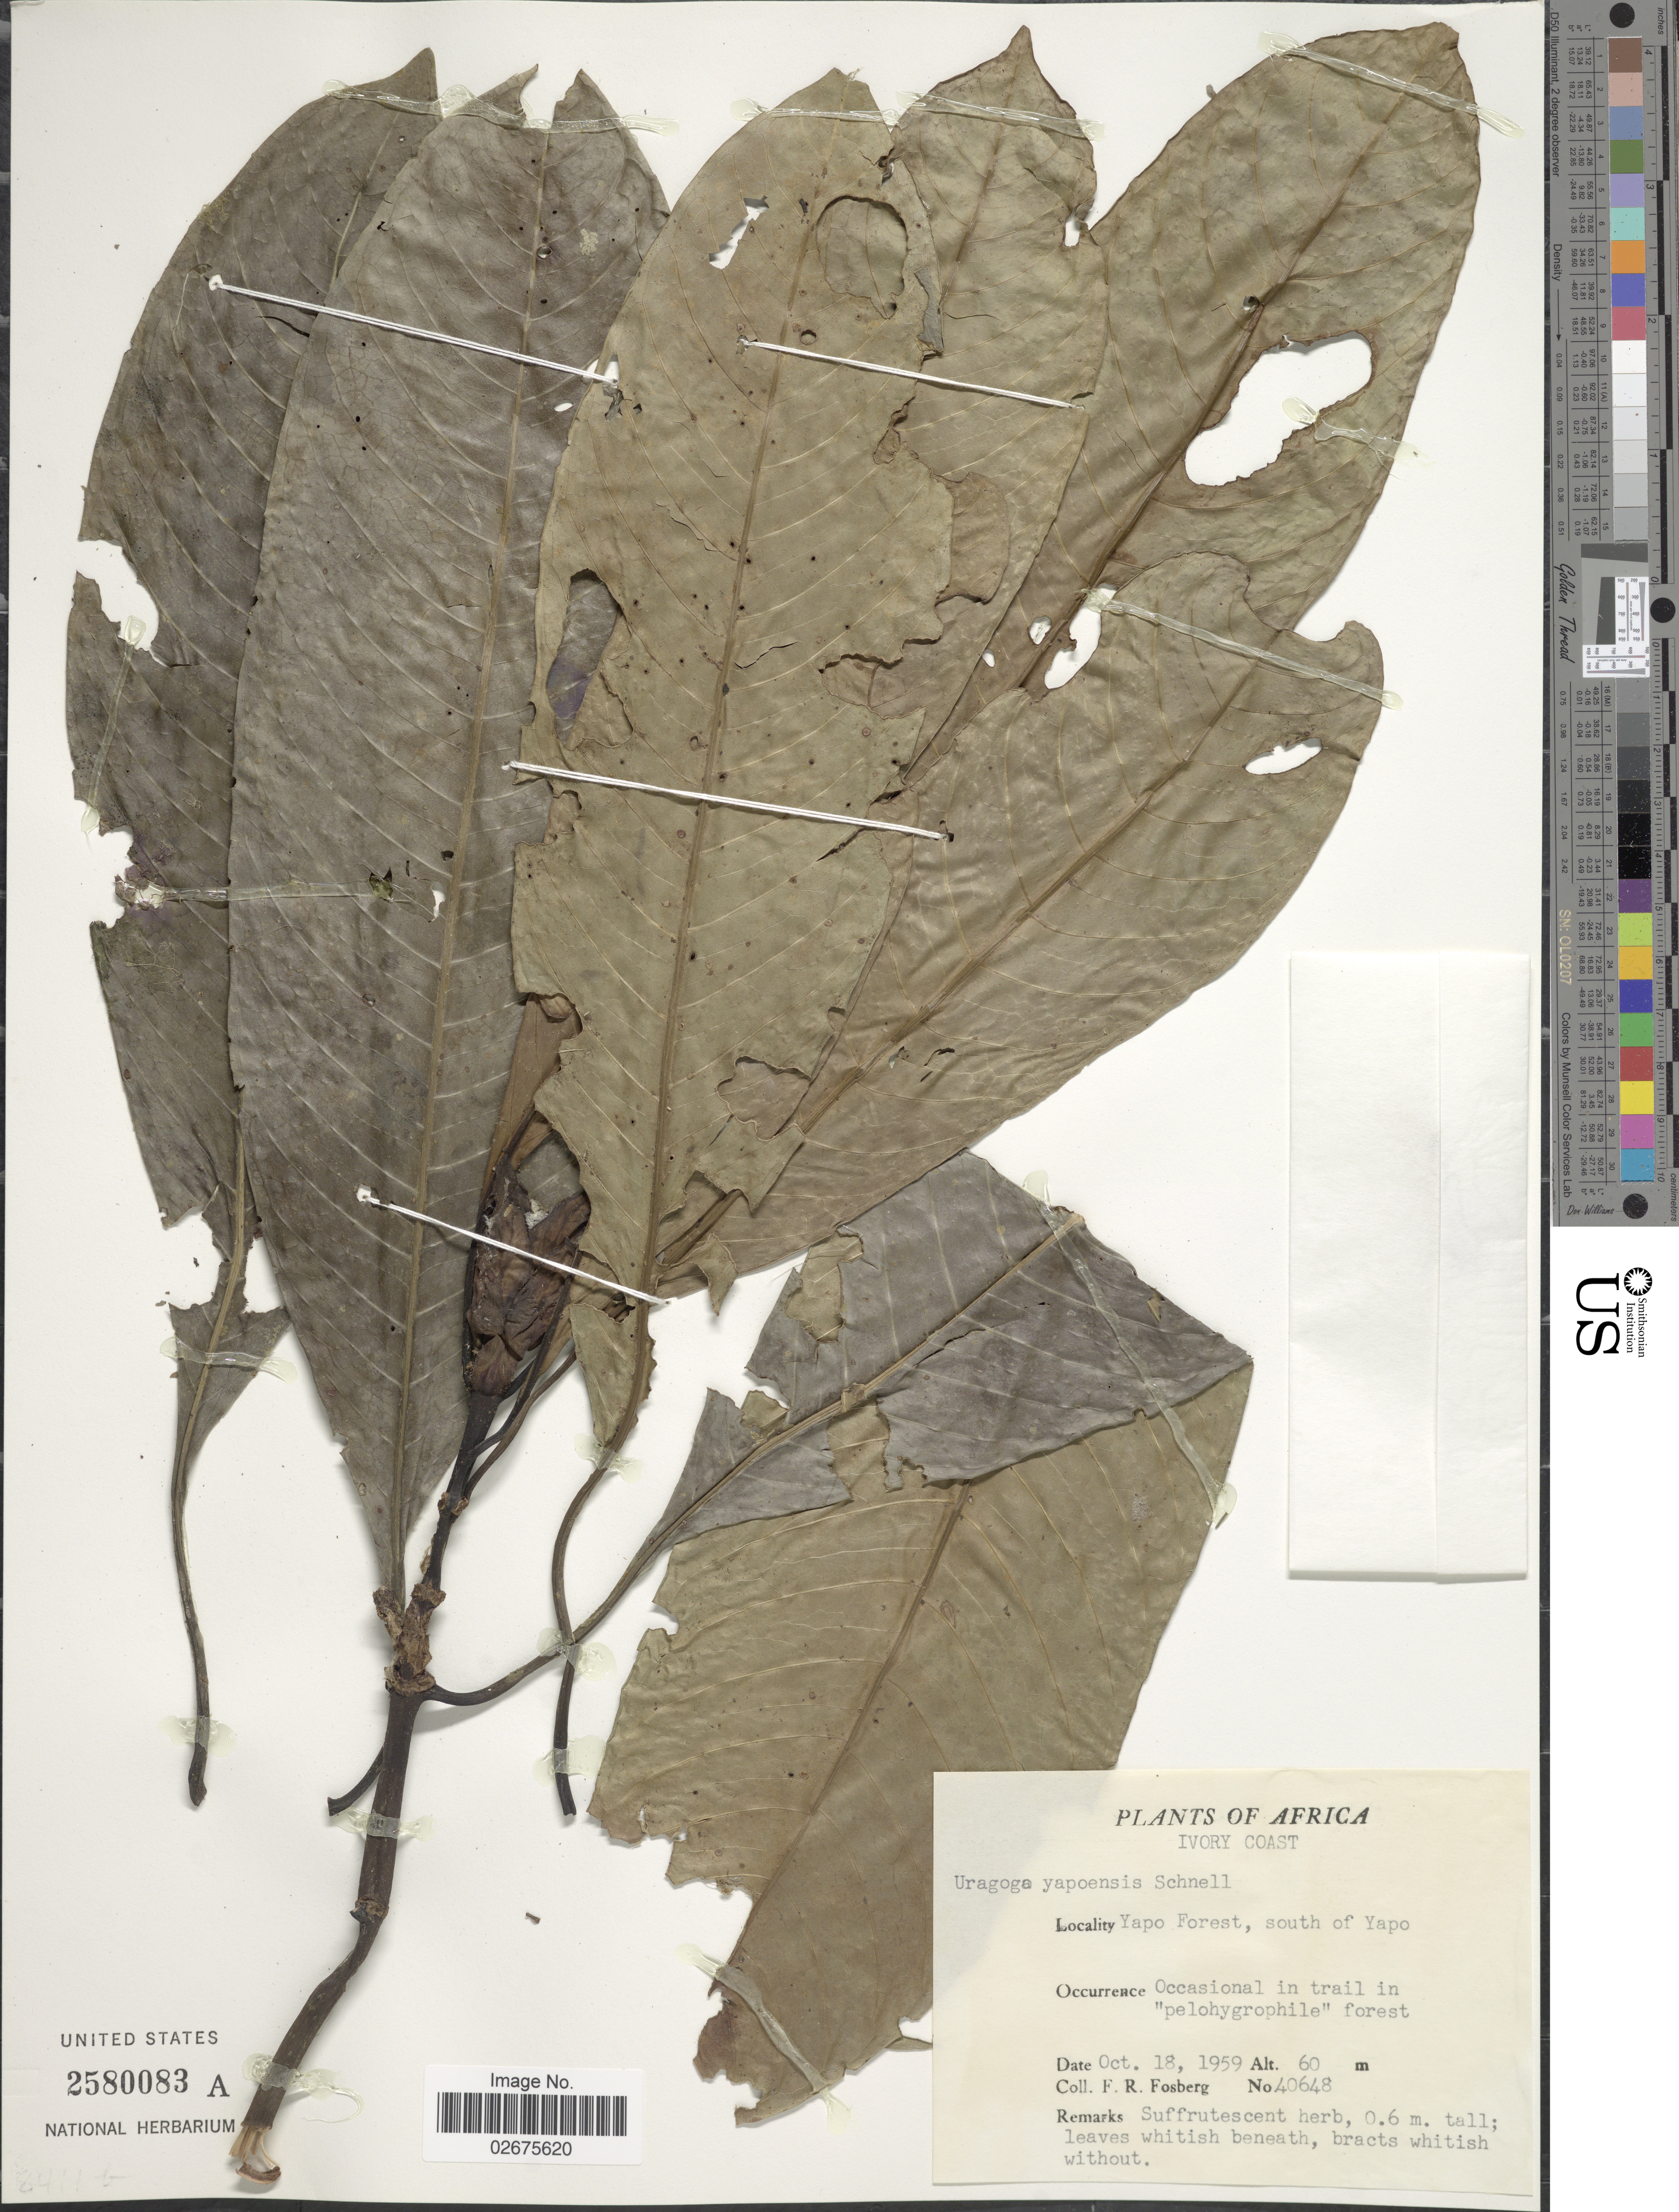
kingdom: Plantae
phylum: Tracheophyta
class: Magnoliopsida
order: Gentianales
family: Rubiaceae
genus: Uragoga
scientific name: Uragoga yapoensis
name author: Schnell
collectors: F. R. Fosberg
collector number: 40648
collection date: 1959-10-18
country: Ivory Coast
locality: Ivory Coast, Yapo Forest, south of Yapo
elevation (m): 60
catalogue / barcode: US 2580083A